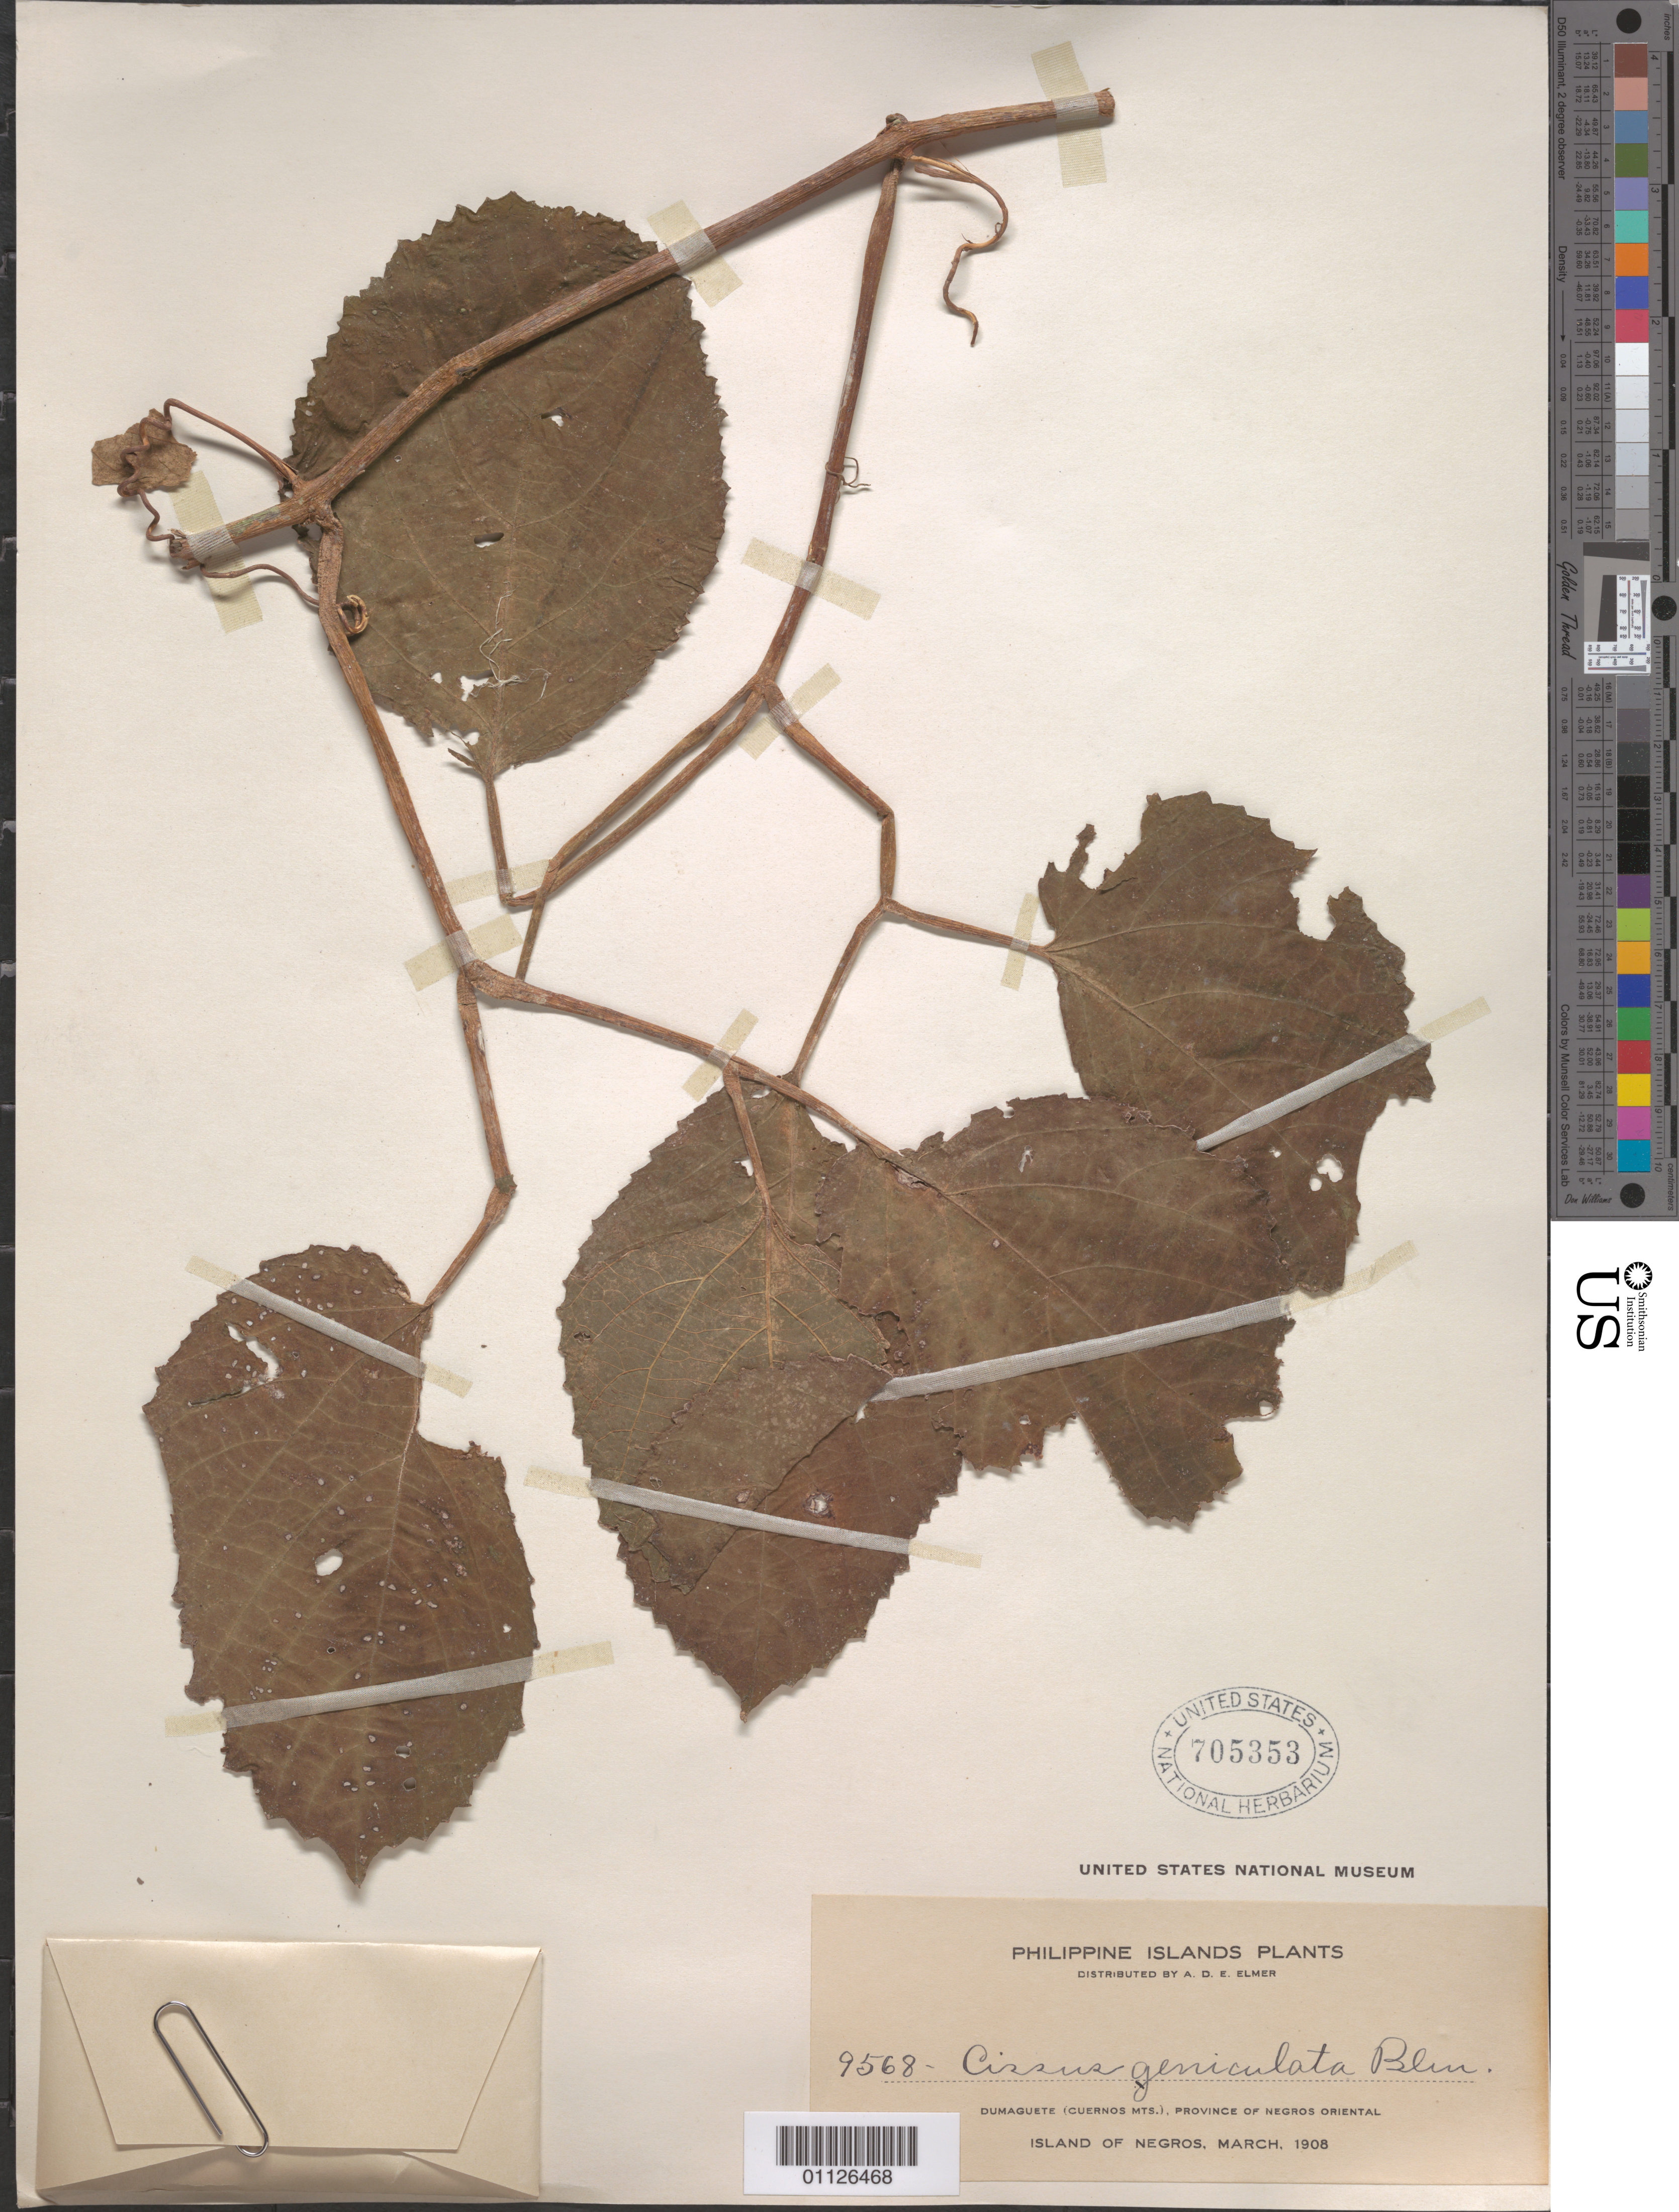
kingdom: Plantae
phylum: Tracheophyta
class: Magnoliopsida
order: Vitales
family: Vitaceae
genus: Cayratia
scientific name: Cayratia geniculata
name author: (Blume) Gagnep.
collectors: A. D. E. Elmer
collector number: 9568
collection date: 1908-03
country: Philippines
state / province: Central Visayas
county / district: Negros Oriental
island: Negros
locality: Dumaguete (Cuernos Mts.)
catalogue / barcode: US 705353